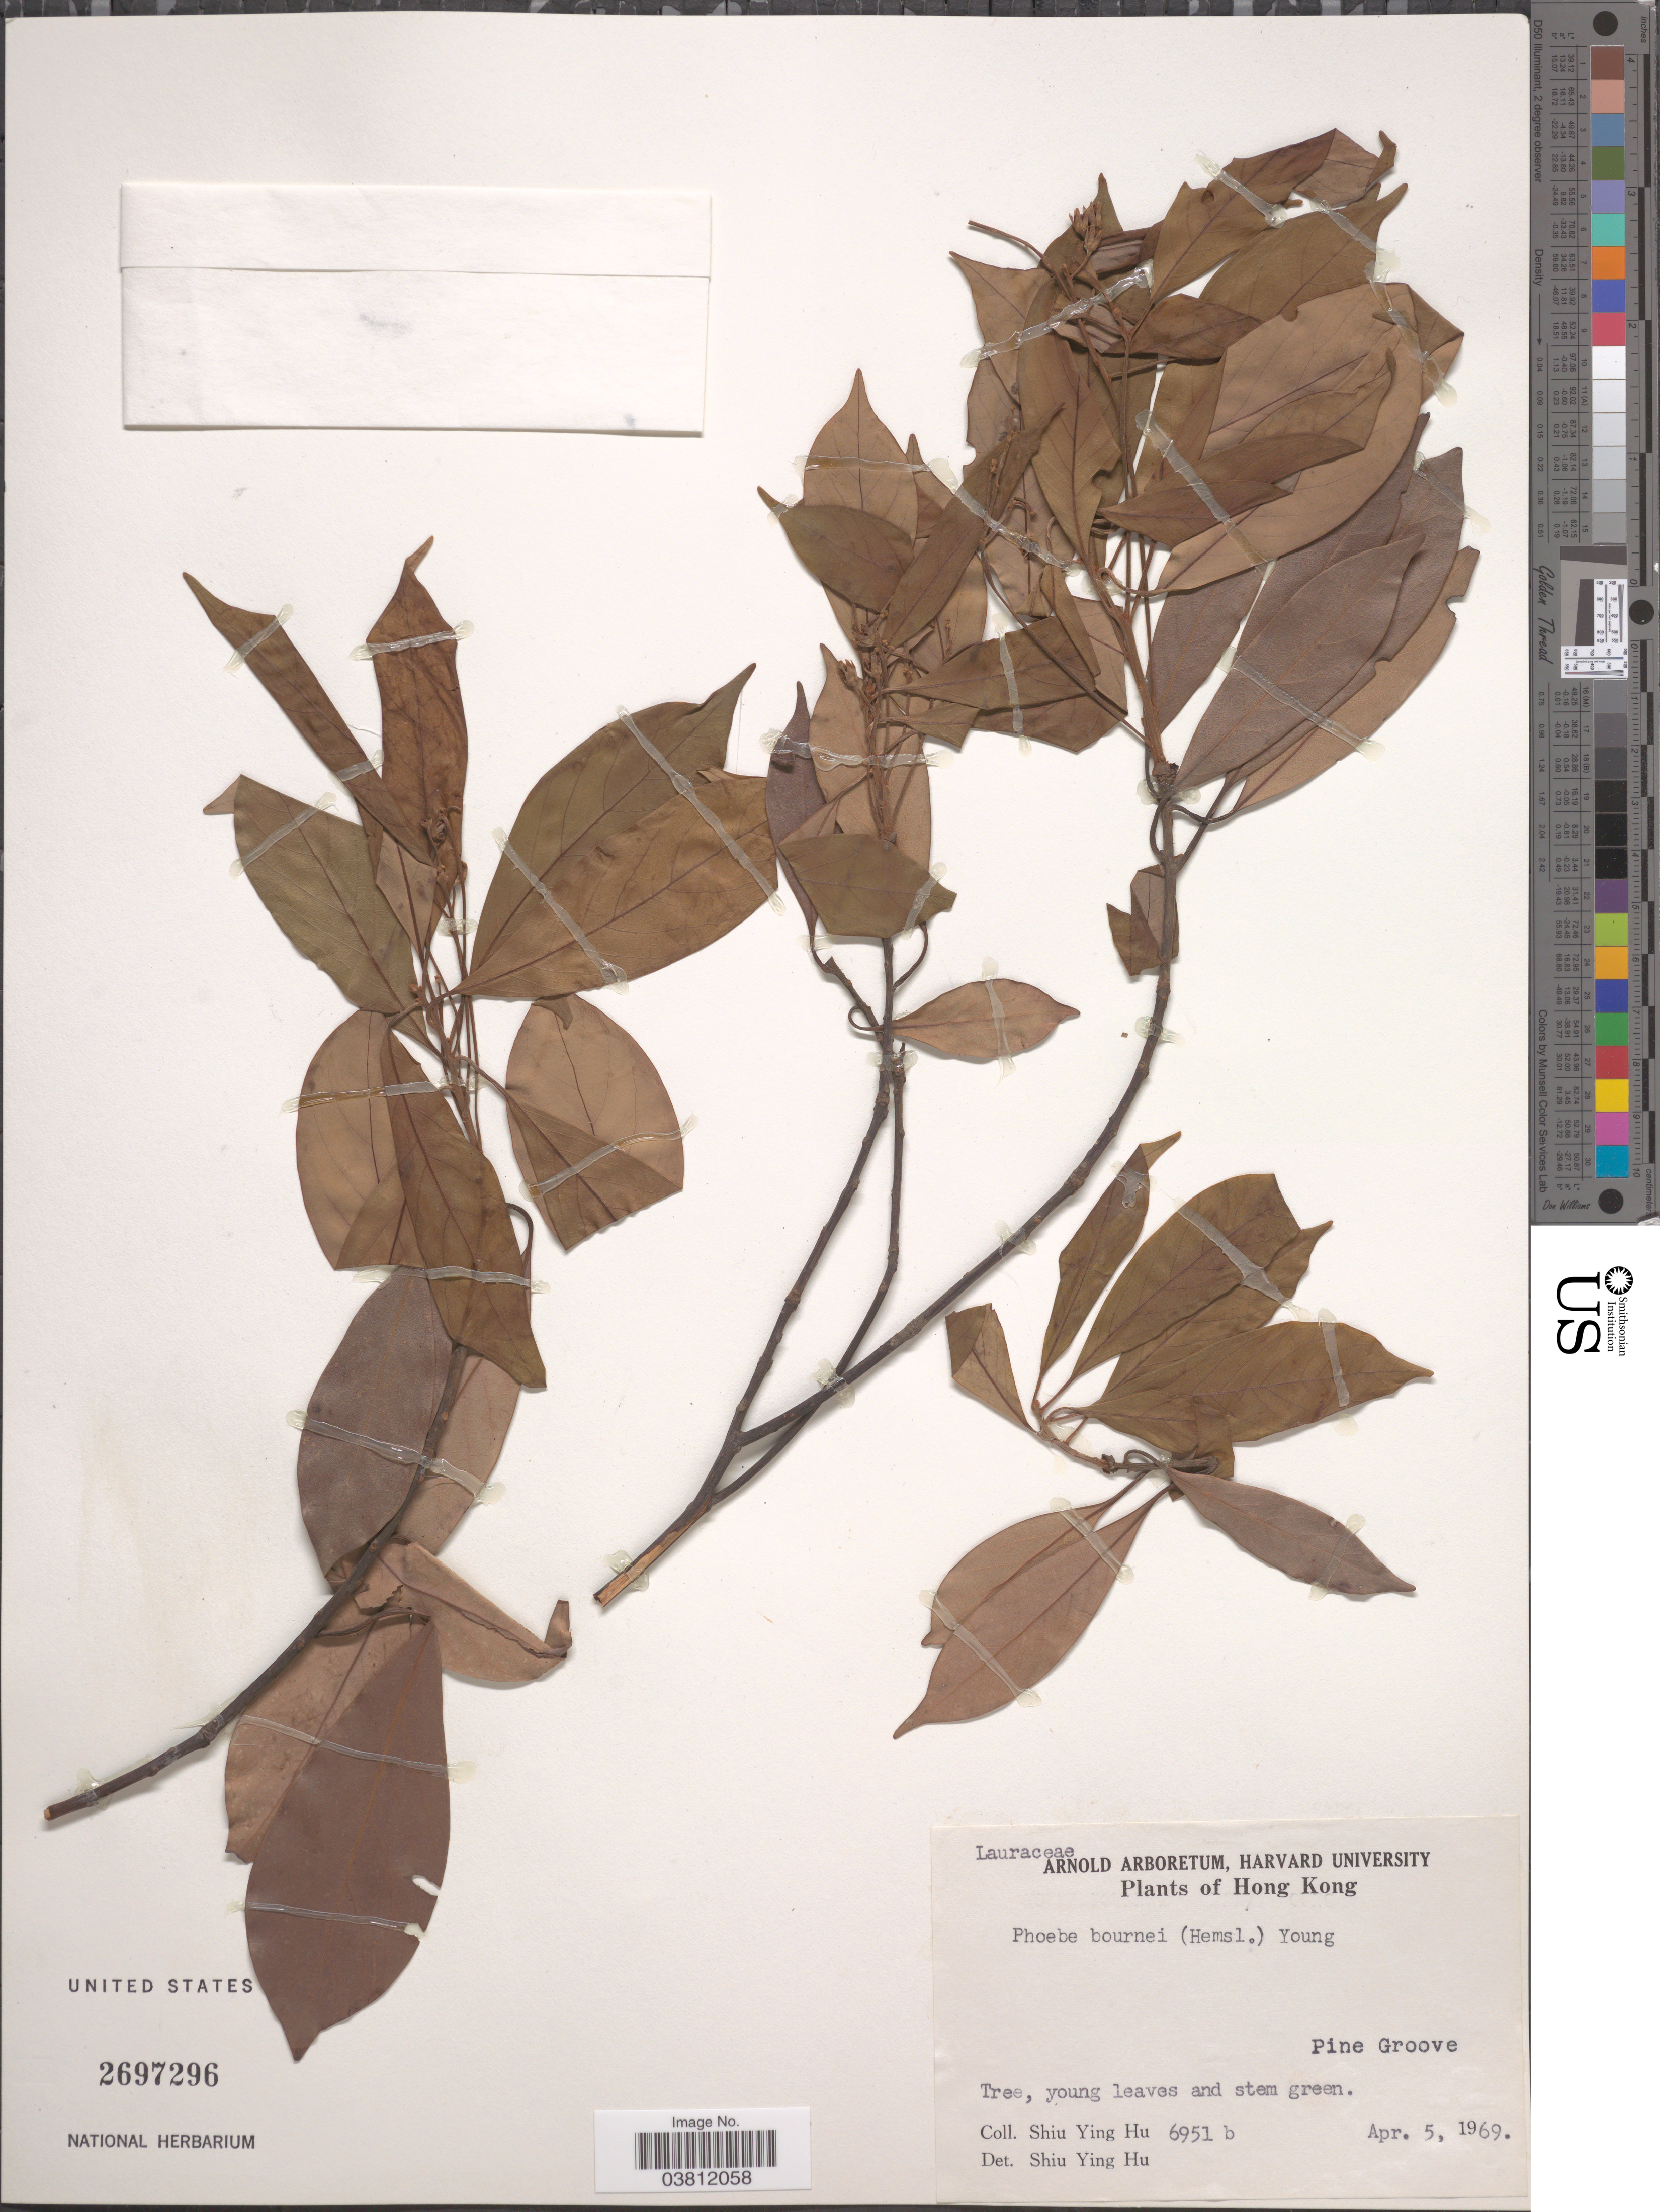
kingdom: Plantae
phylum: Tracheophyta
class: Magnoliopsida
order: Laurales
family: Lauraceae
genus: Phoebe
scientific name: Phoebe bournei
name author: (Hemsl.) Y.C. Yang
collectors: S. Y. Hu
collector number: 6951b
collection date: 1969-04-05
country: China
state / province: Hong Kong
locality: Pine Groove.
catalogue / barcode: US 2697296